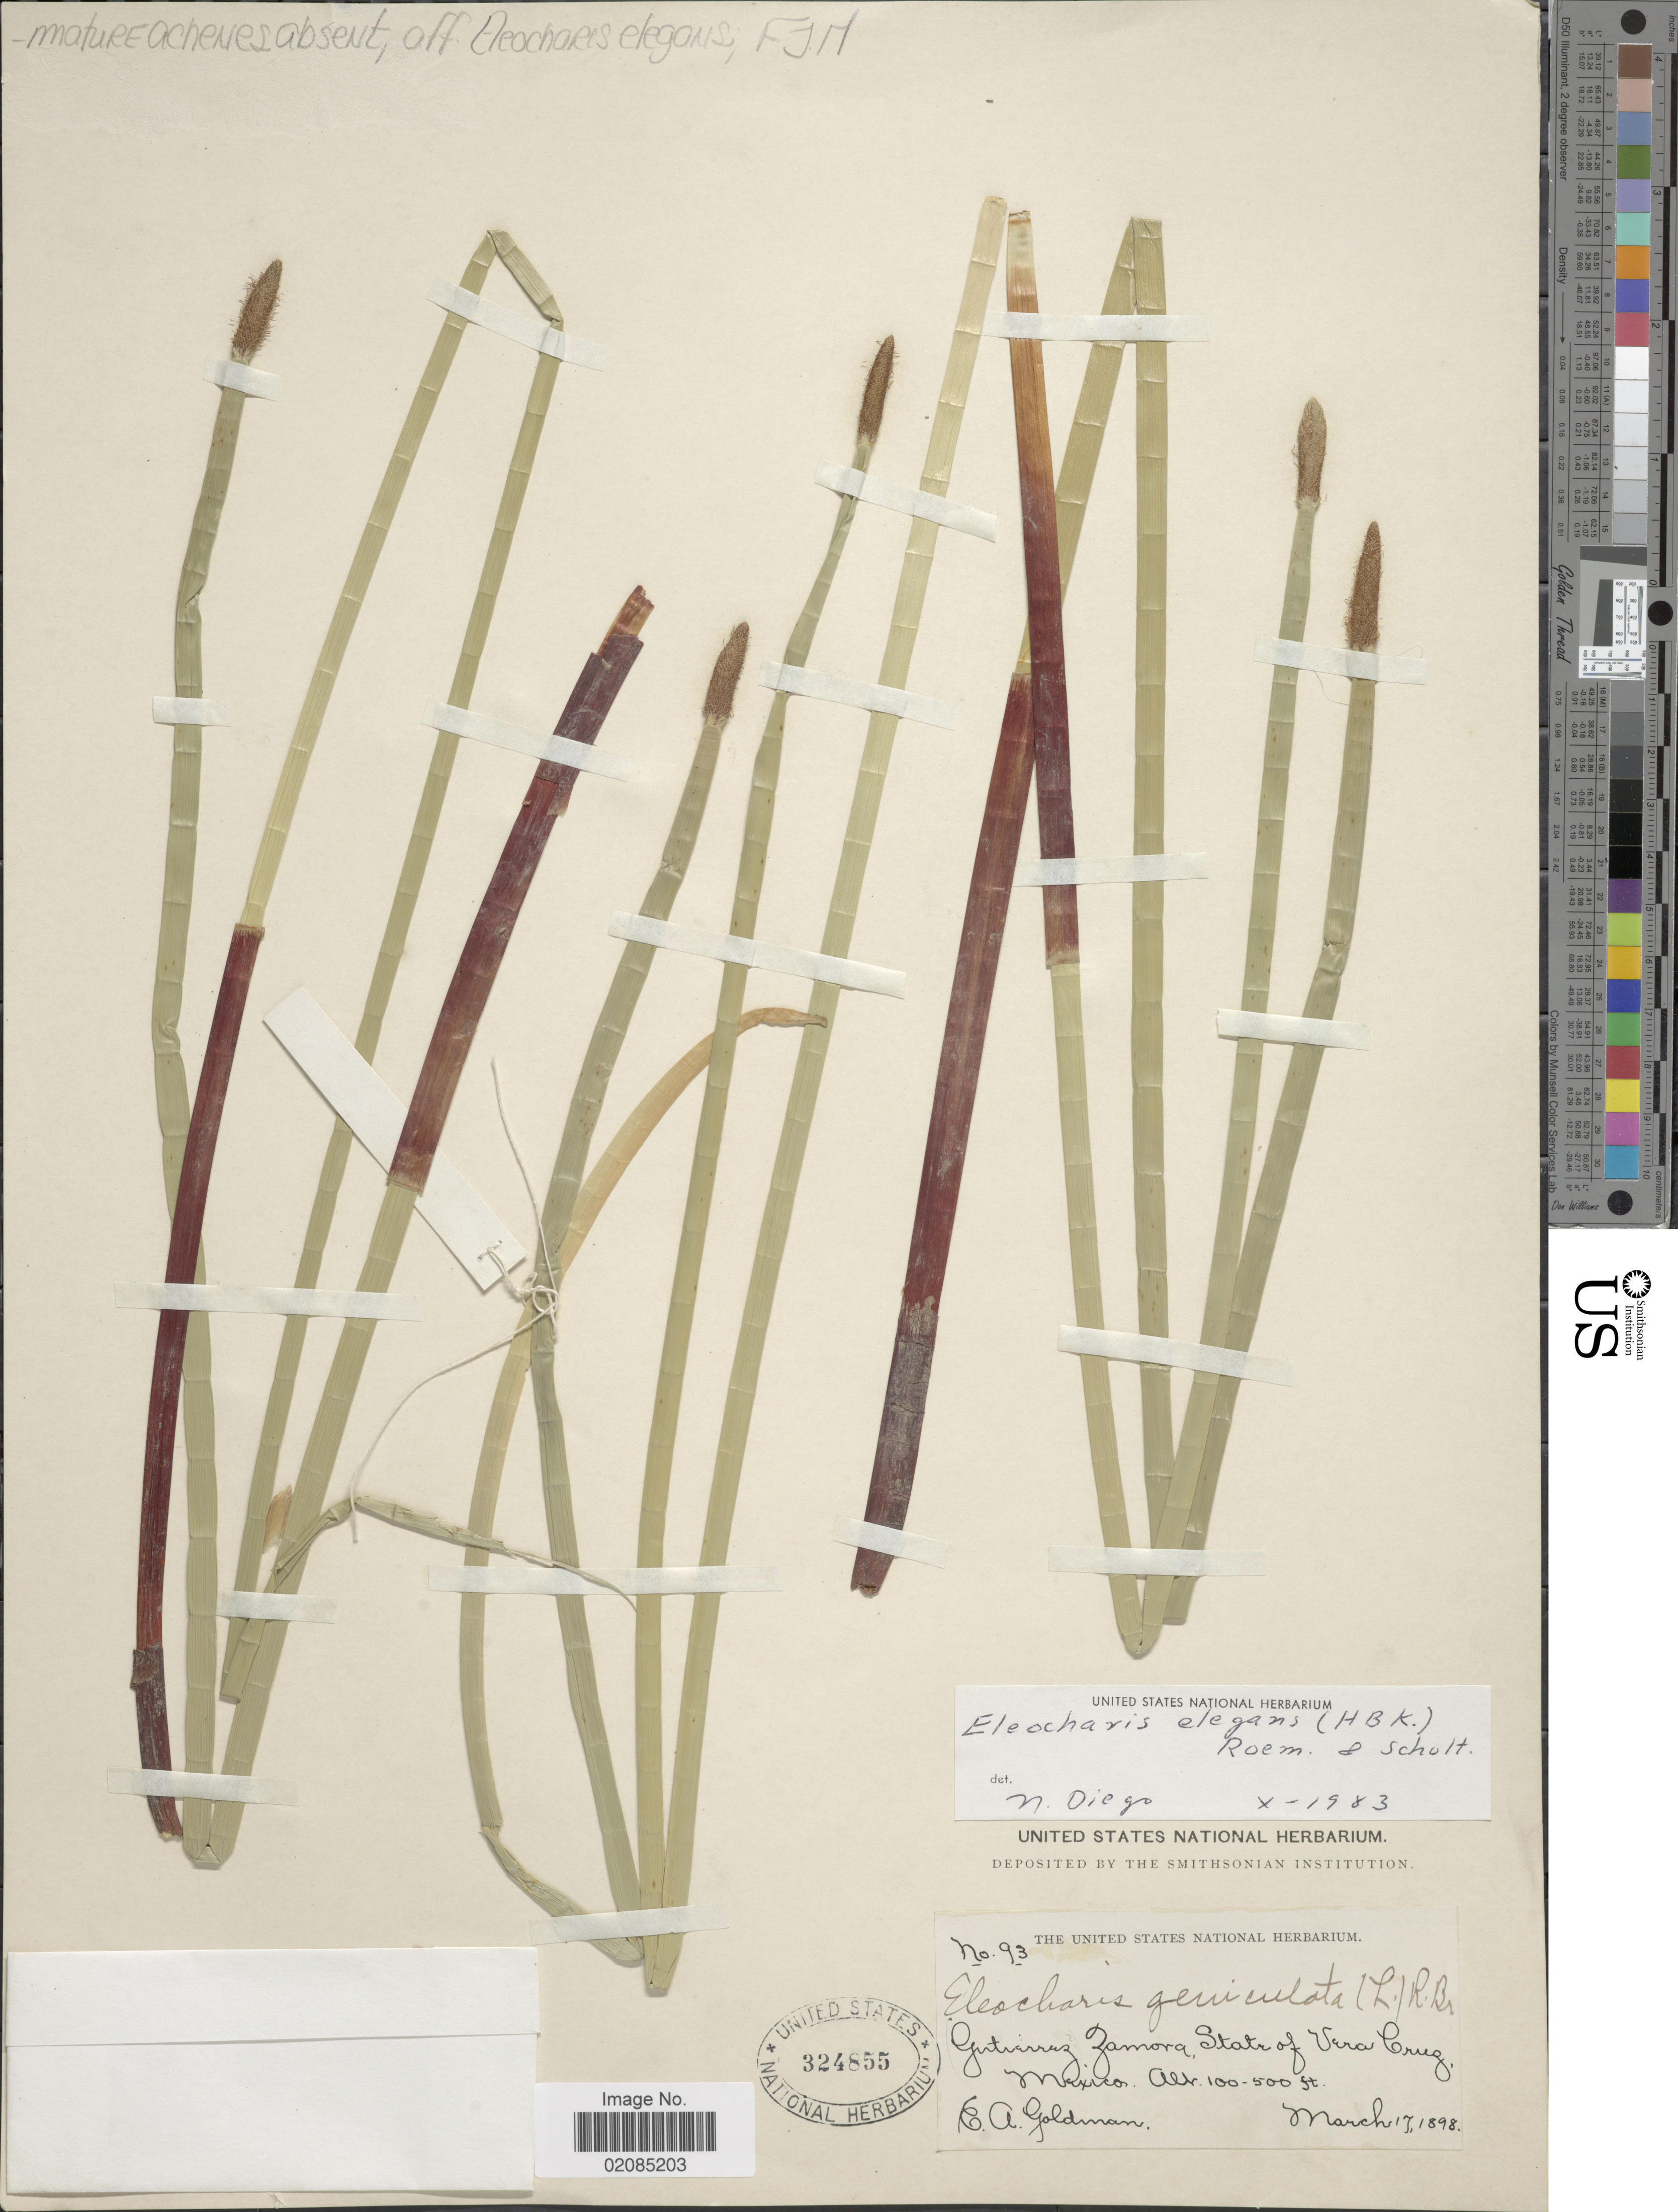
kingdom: Plantae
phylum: Tracheophyta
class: Liliopsida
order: Poales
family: Cyperaceae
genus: Eleocharis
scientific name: Eleocharis elegans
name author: (Kunth) Roem. & Schult.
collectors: E. A. Goldman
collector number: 93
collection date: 1898-03-17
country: Mexico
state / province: Veracruz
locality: Gutiarraz Zamora, State of Vera Cruz, Mexico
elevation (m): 30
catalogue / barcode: US 324855